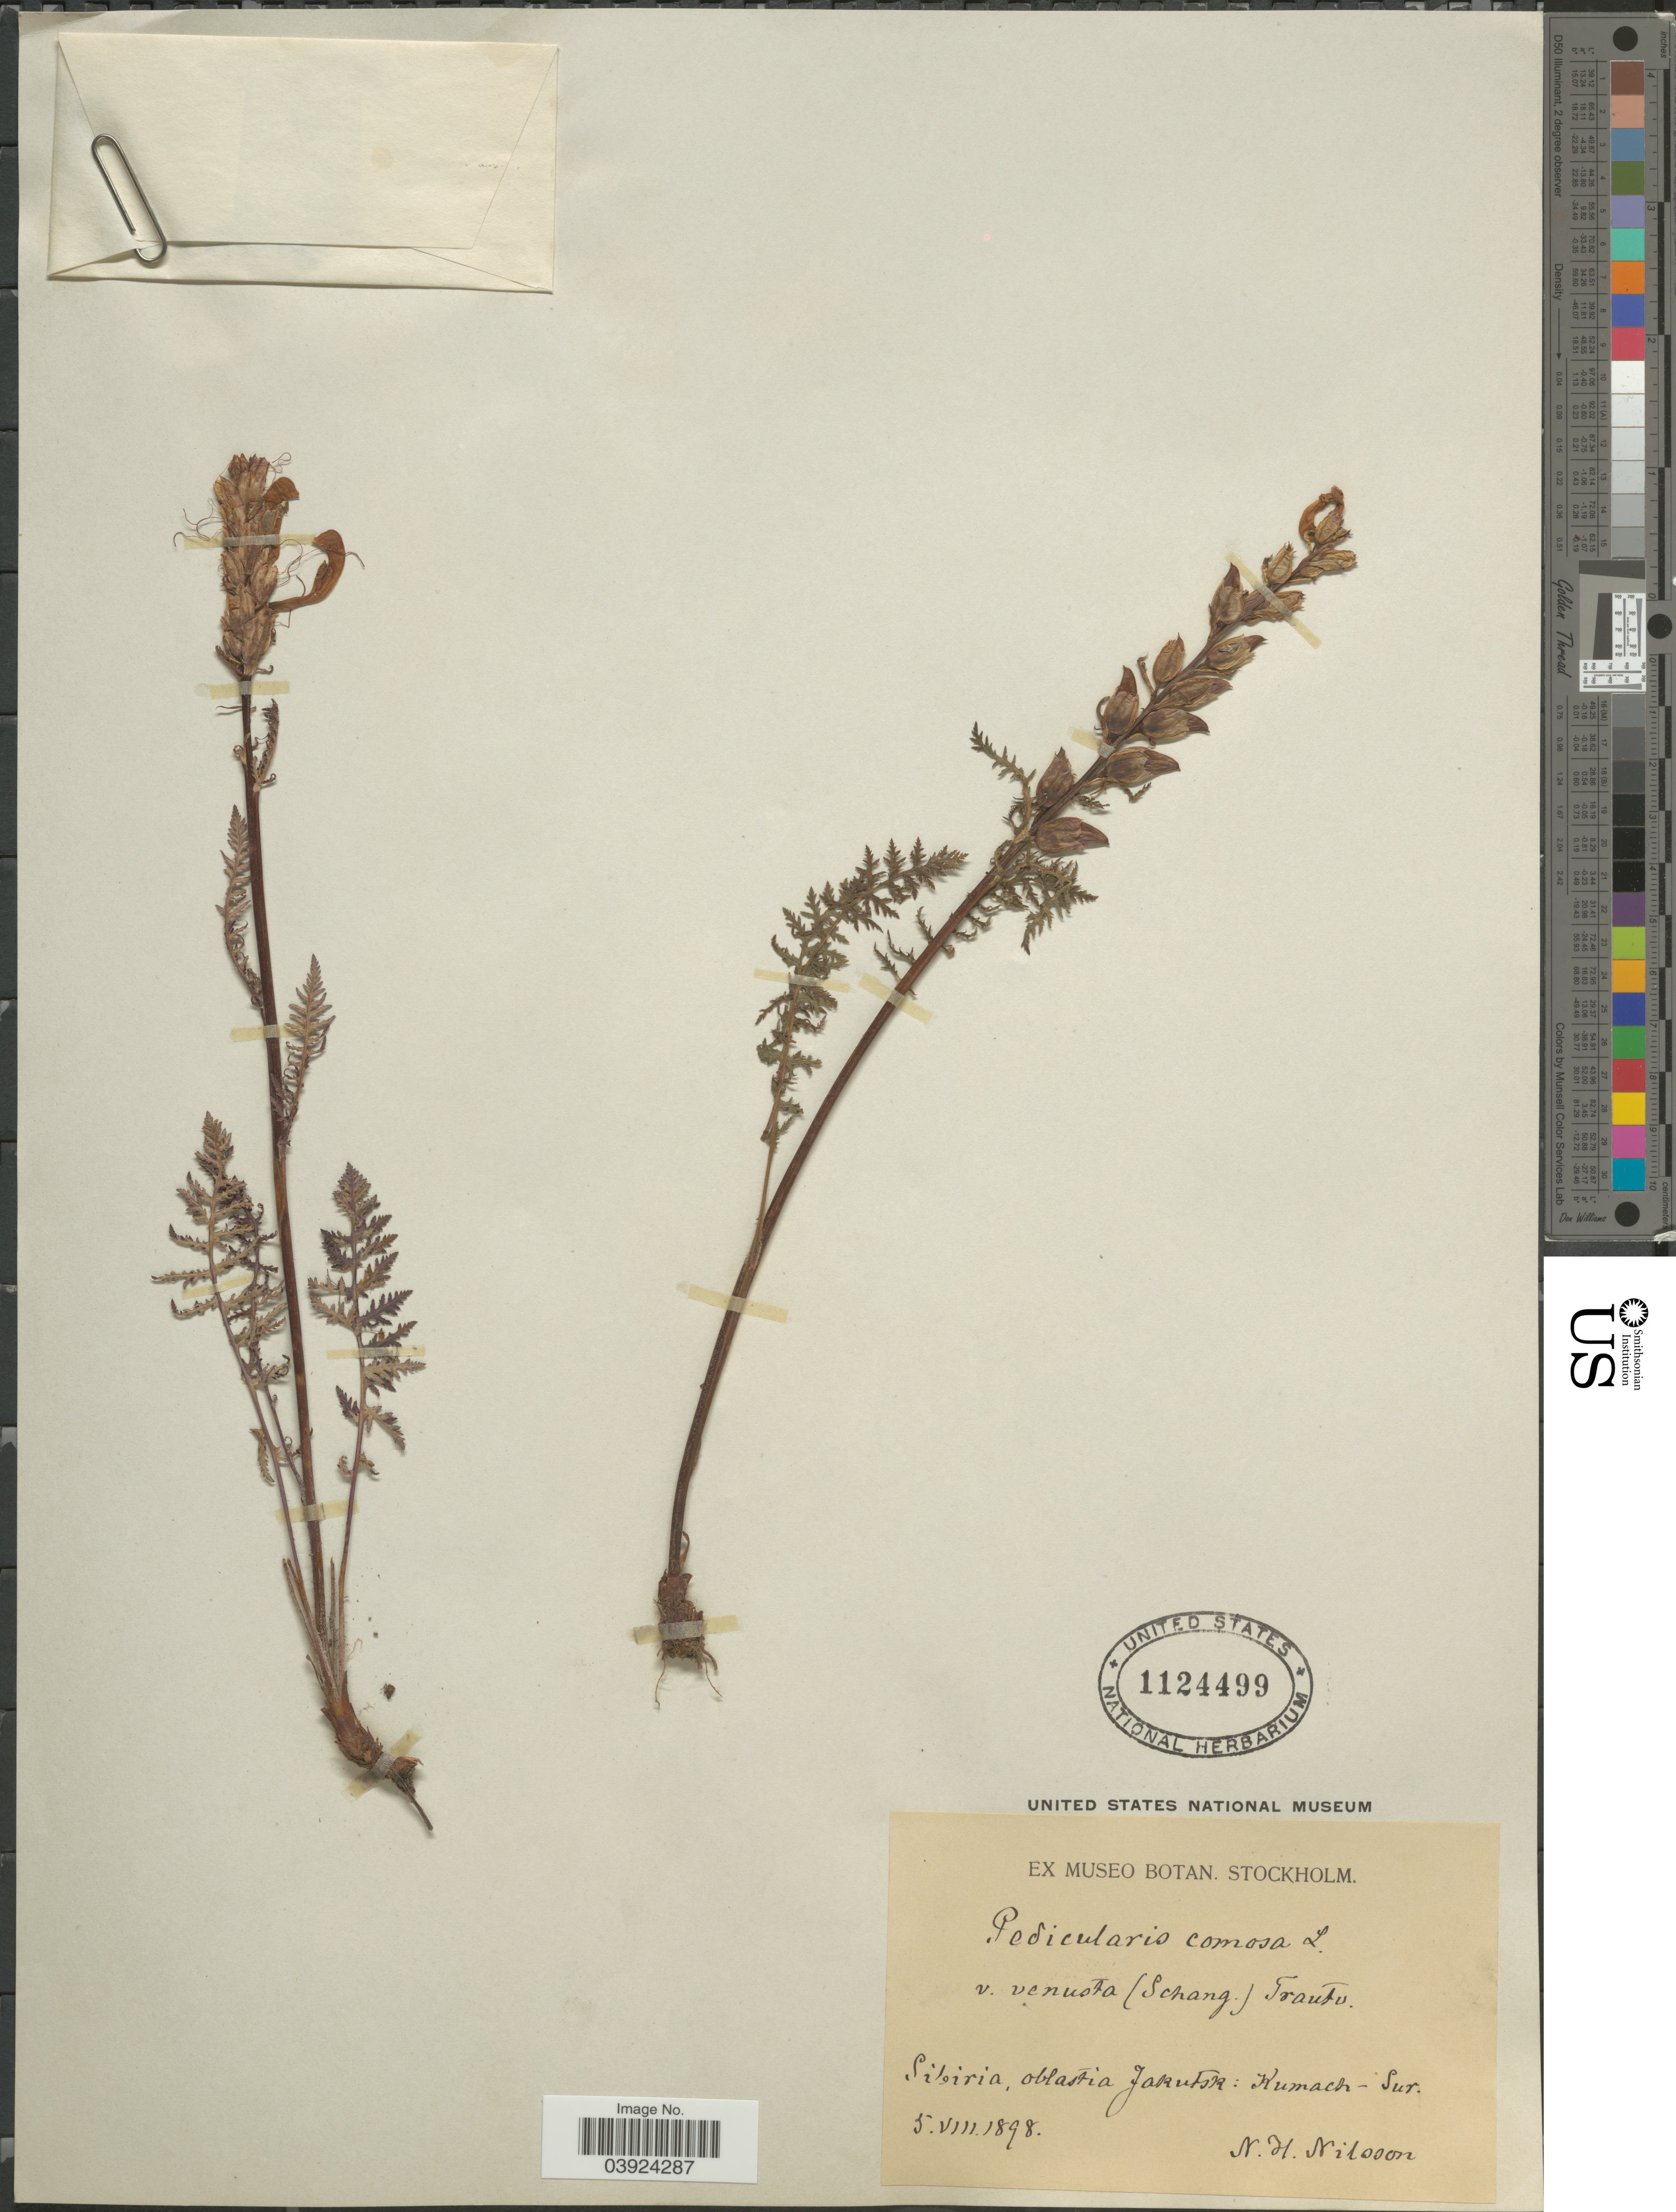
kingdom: Plantae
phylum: Tracheophyta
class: Magnoliopsida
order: Lamiales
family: Orobanchaceae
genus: Pedicularis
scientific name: Pedicularis comosa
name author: L.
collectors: N. H. Nilsson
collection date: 1898-08-05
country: Russian Federation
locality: Sibiria, oblastia Jakutsk: Kumach - Sur.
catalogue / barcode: US 1124499